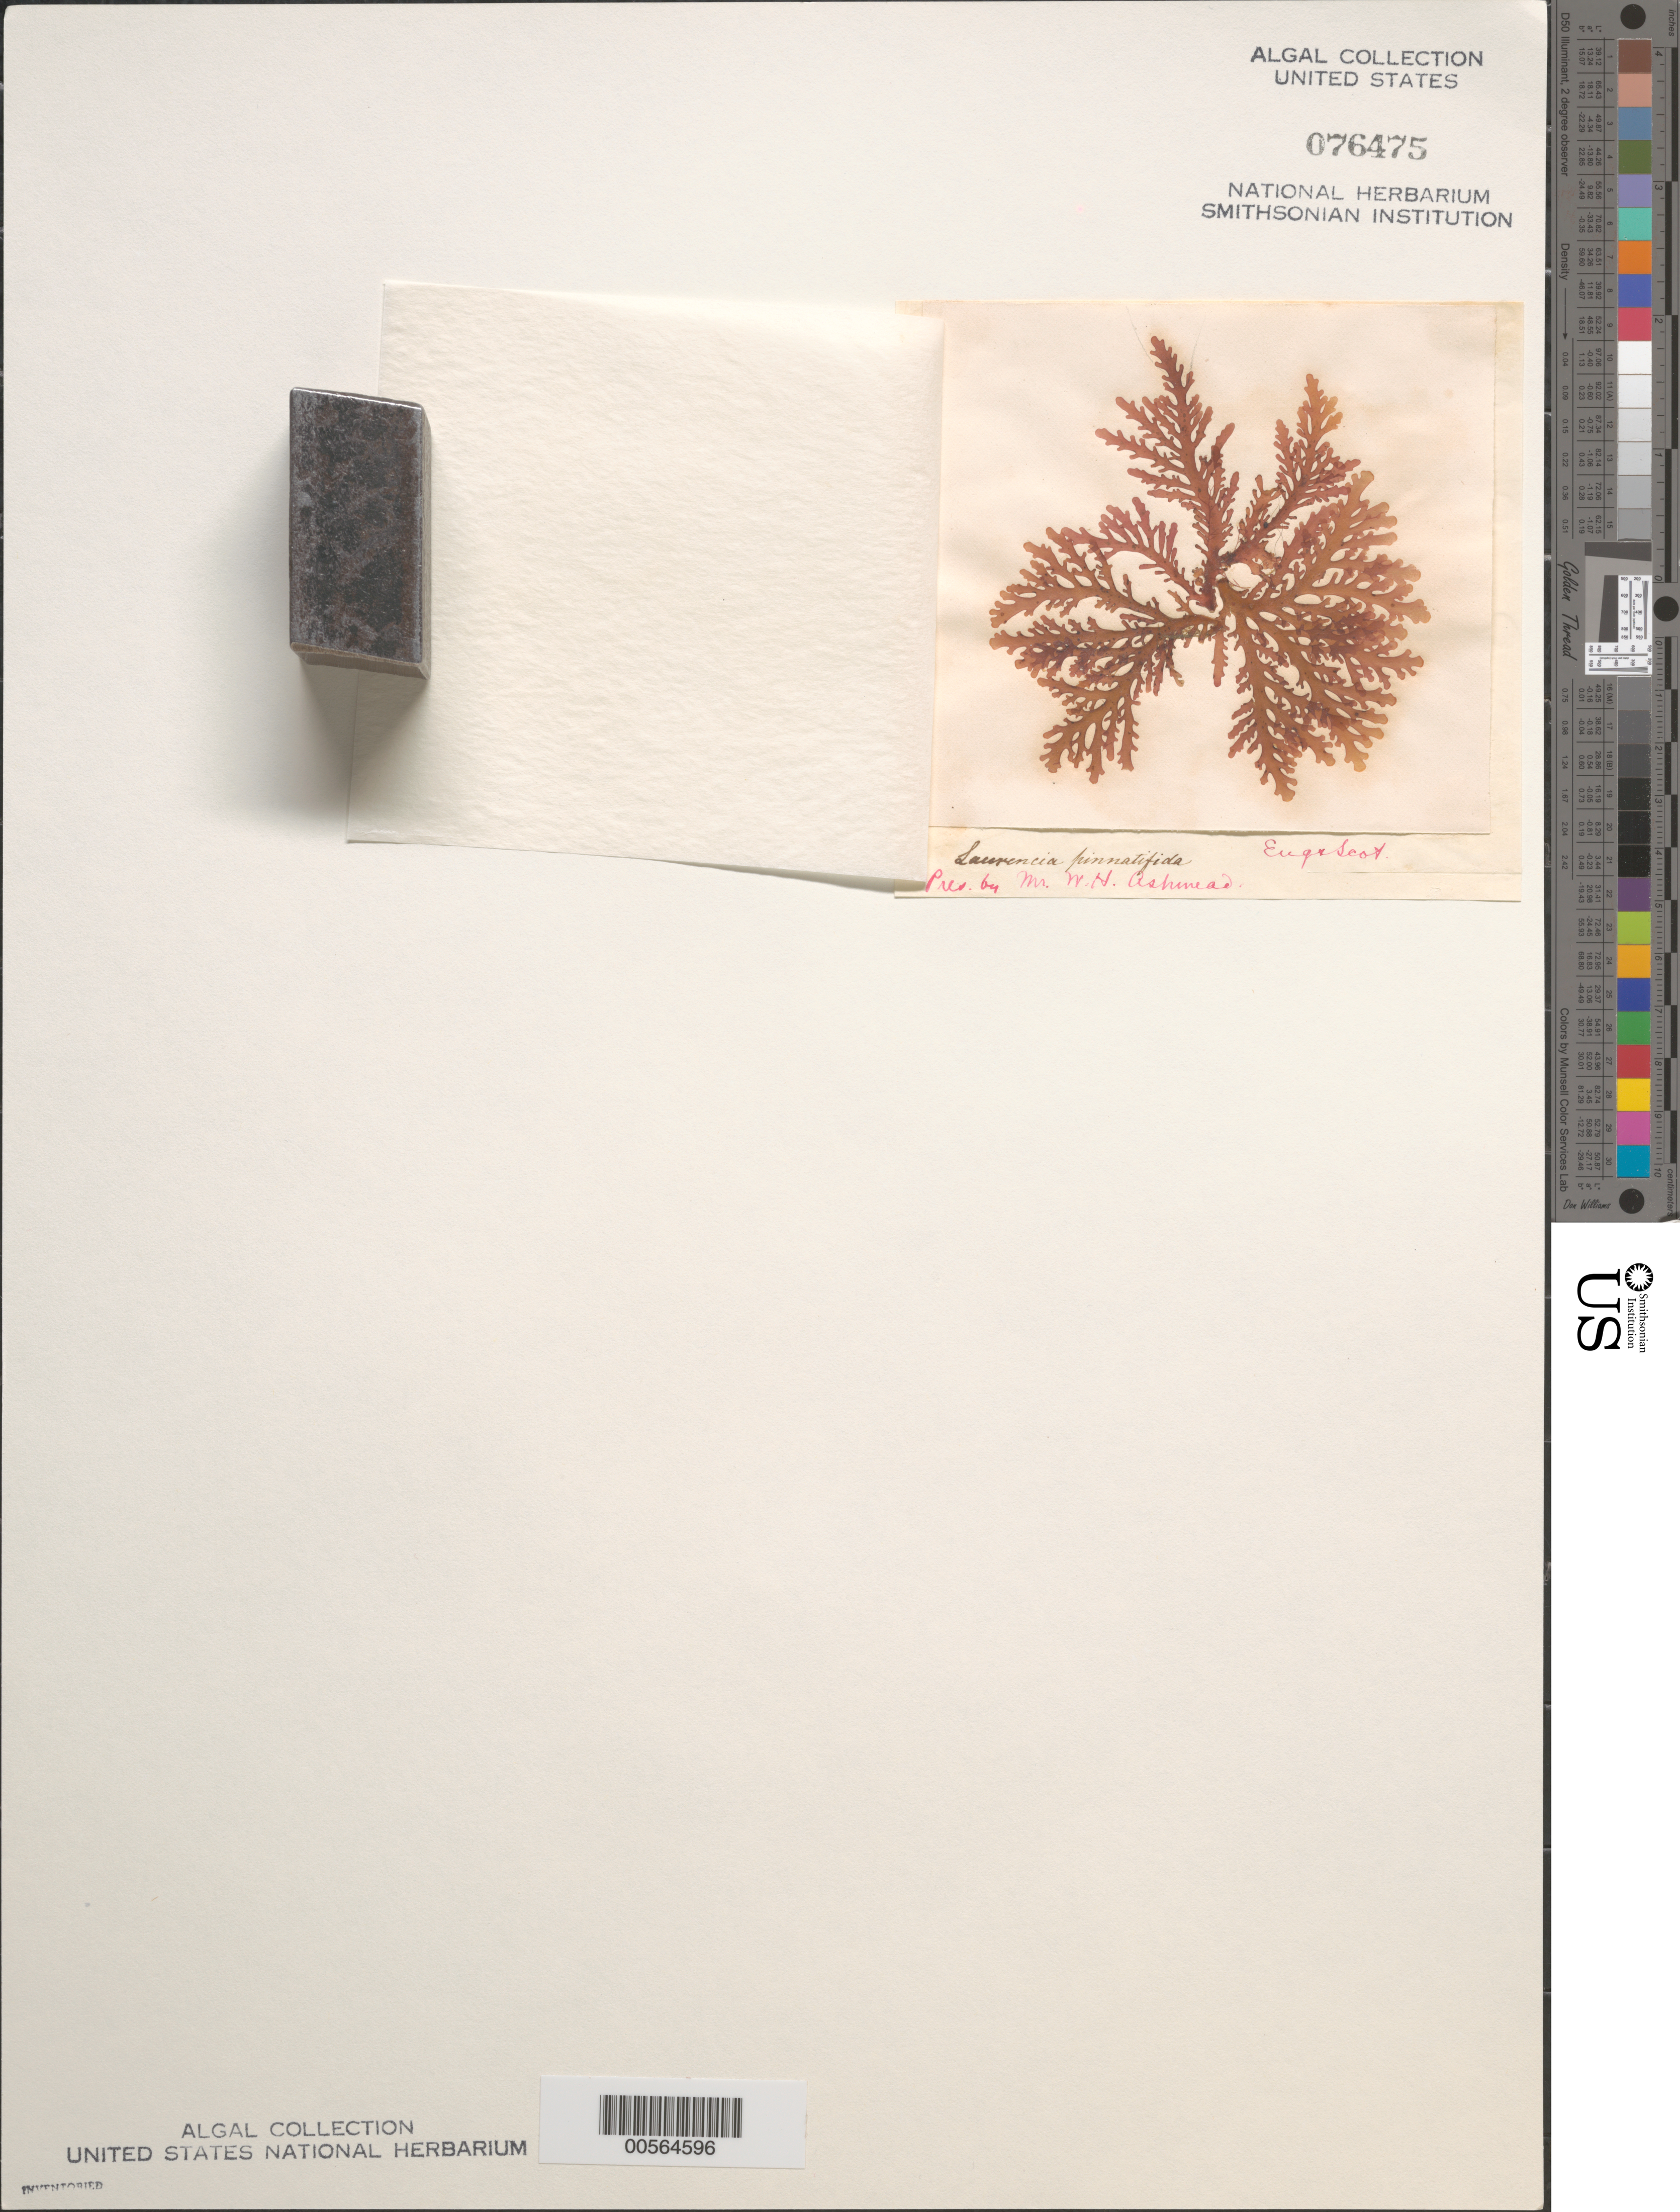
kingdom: Plantae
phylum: Rhodophyta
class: Florideophyceae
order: Ceramiales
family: Rhodomelaceae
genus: Osmundea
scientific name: Osmundea pinnatifida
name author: (Huds.) Stackh.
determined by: Algae name updating Project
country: United Kingdom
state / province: England / Scotland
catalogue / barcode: US 76475